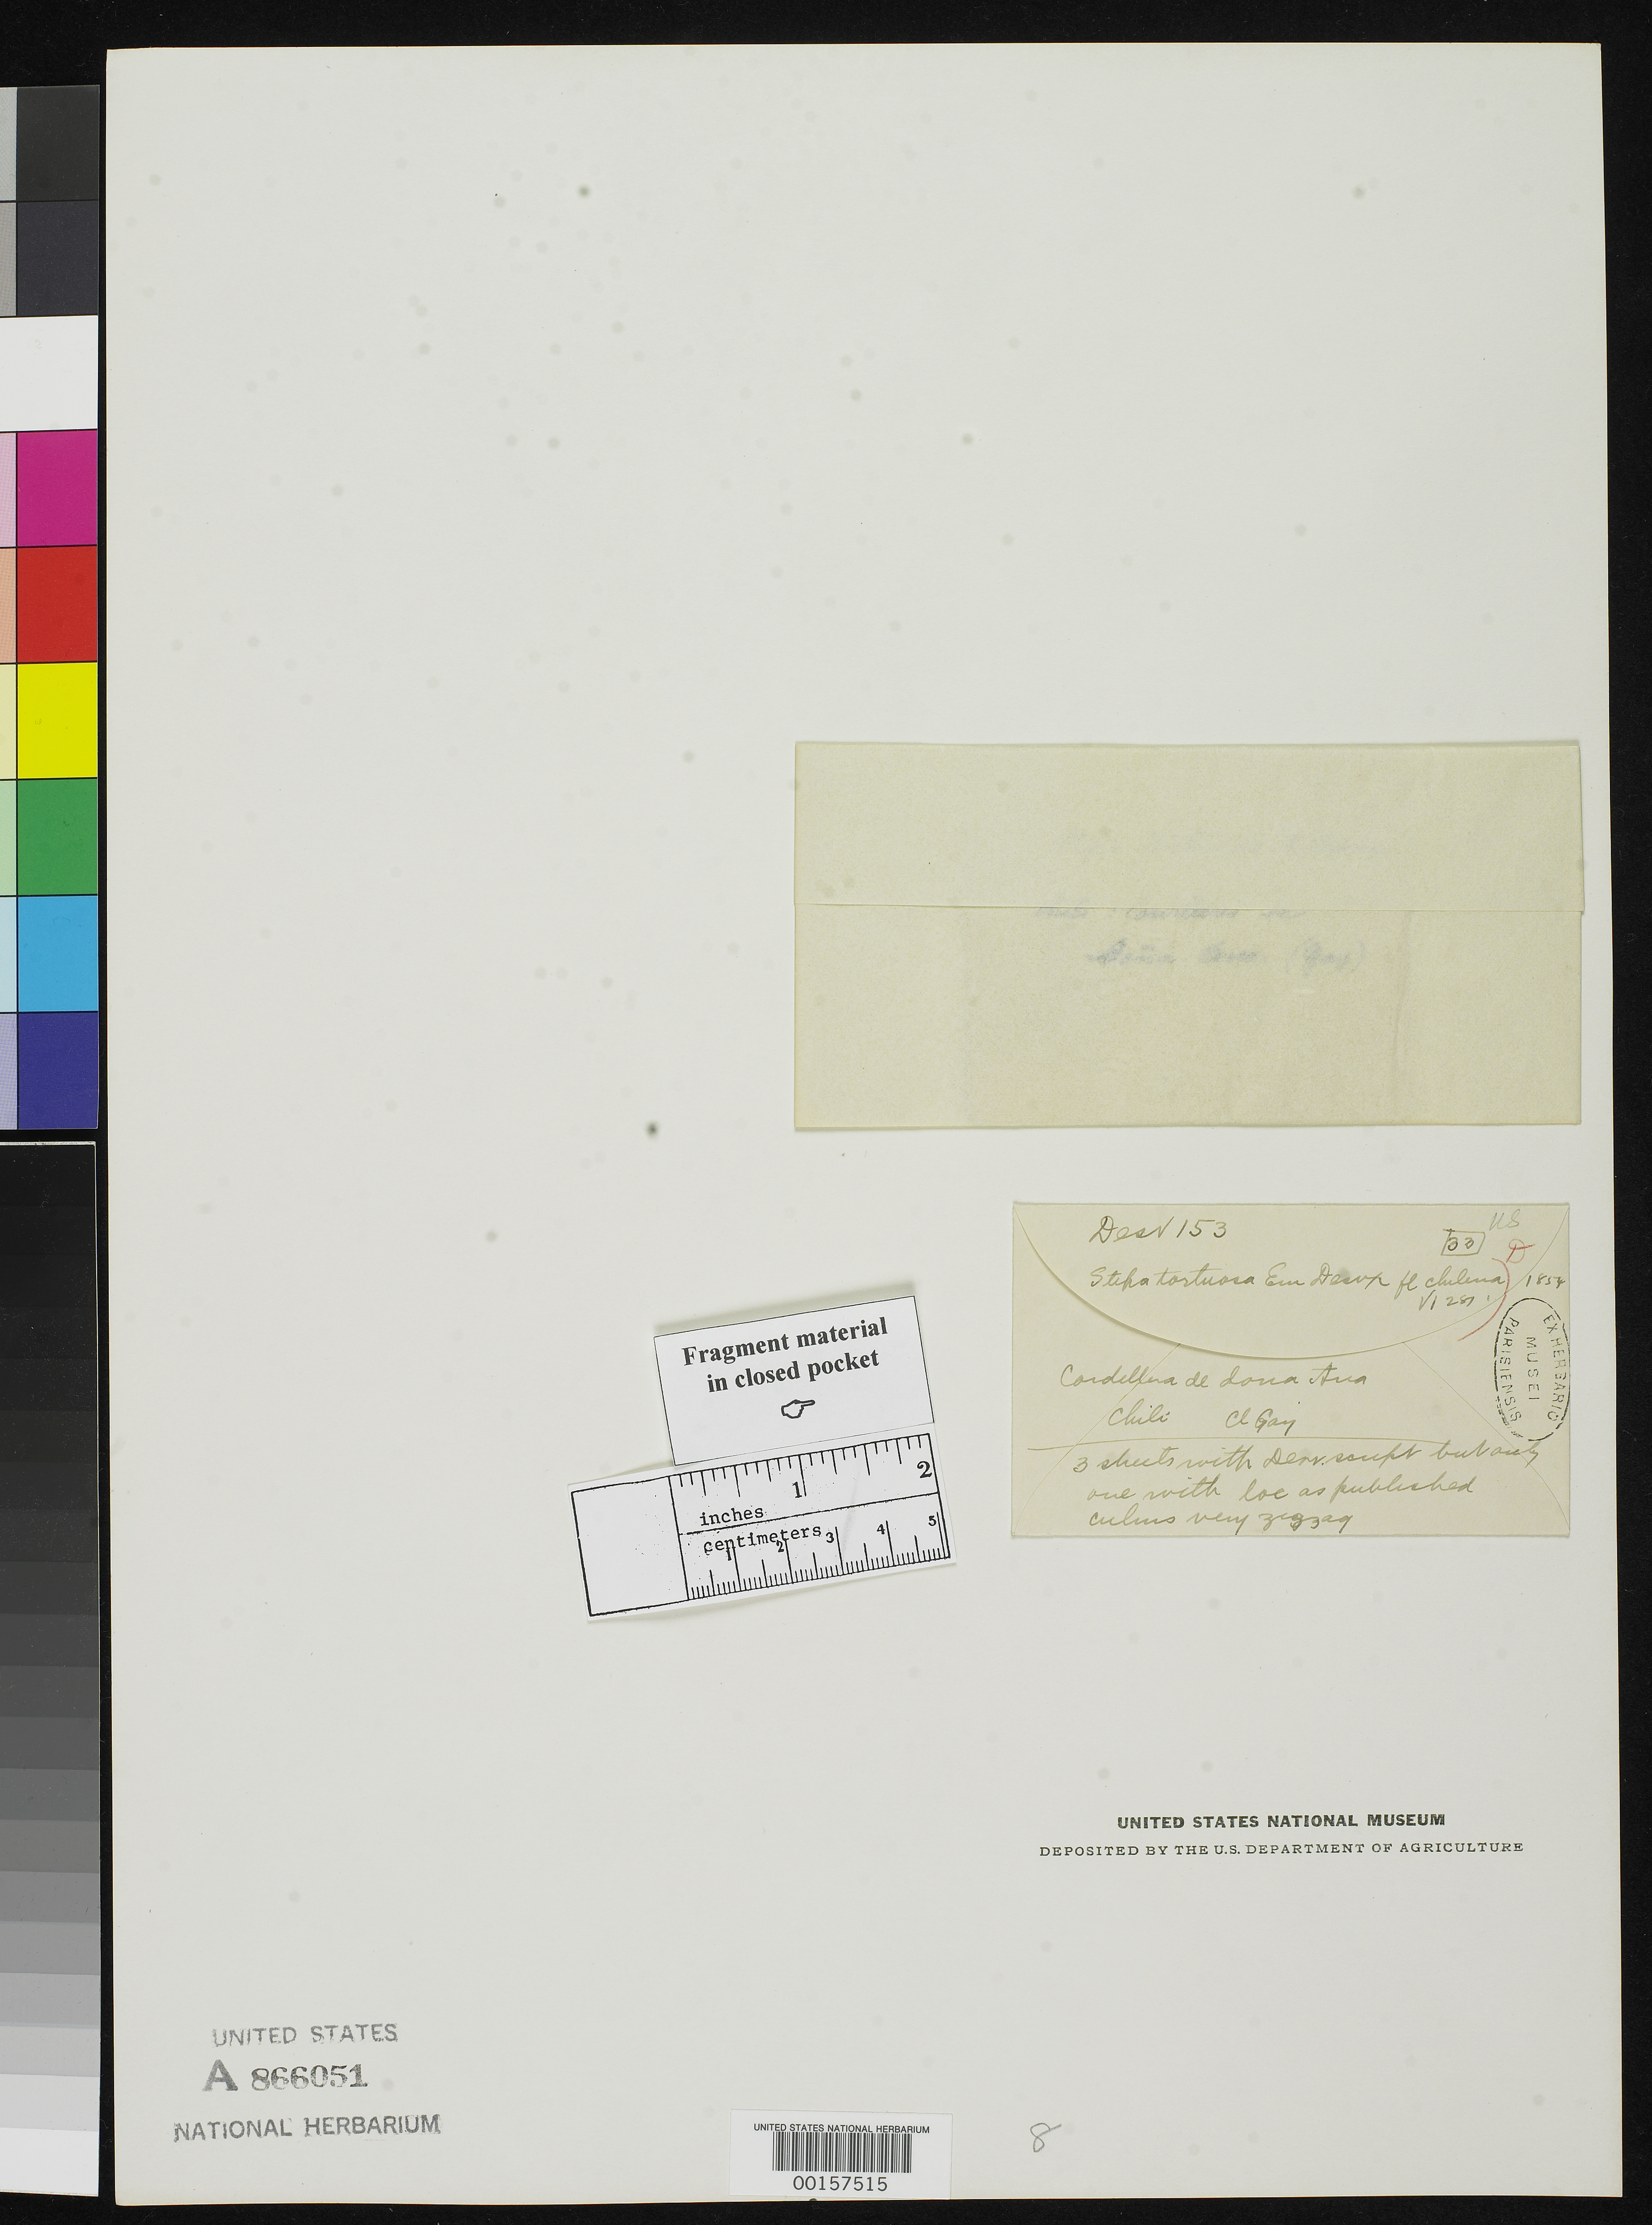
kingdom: Plantae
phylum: Tracheophyta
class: Liliopsida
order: Poales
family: Poaceae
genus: Stipa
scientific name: Stipa tortuosa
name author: É. Desv. in Gay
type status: Type Fragment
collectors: C. Gay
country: Chile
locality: Cordillera de Dona Ana.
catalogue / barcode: US 866051A